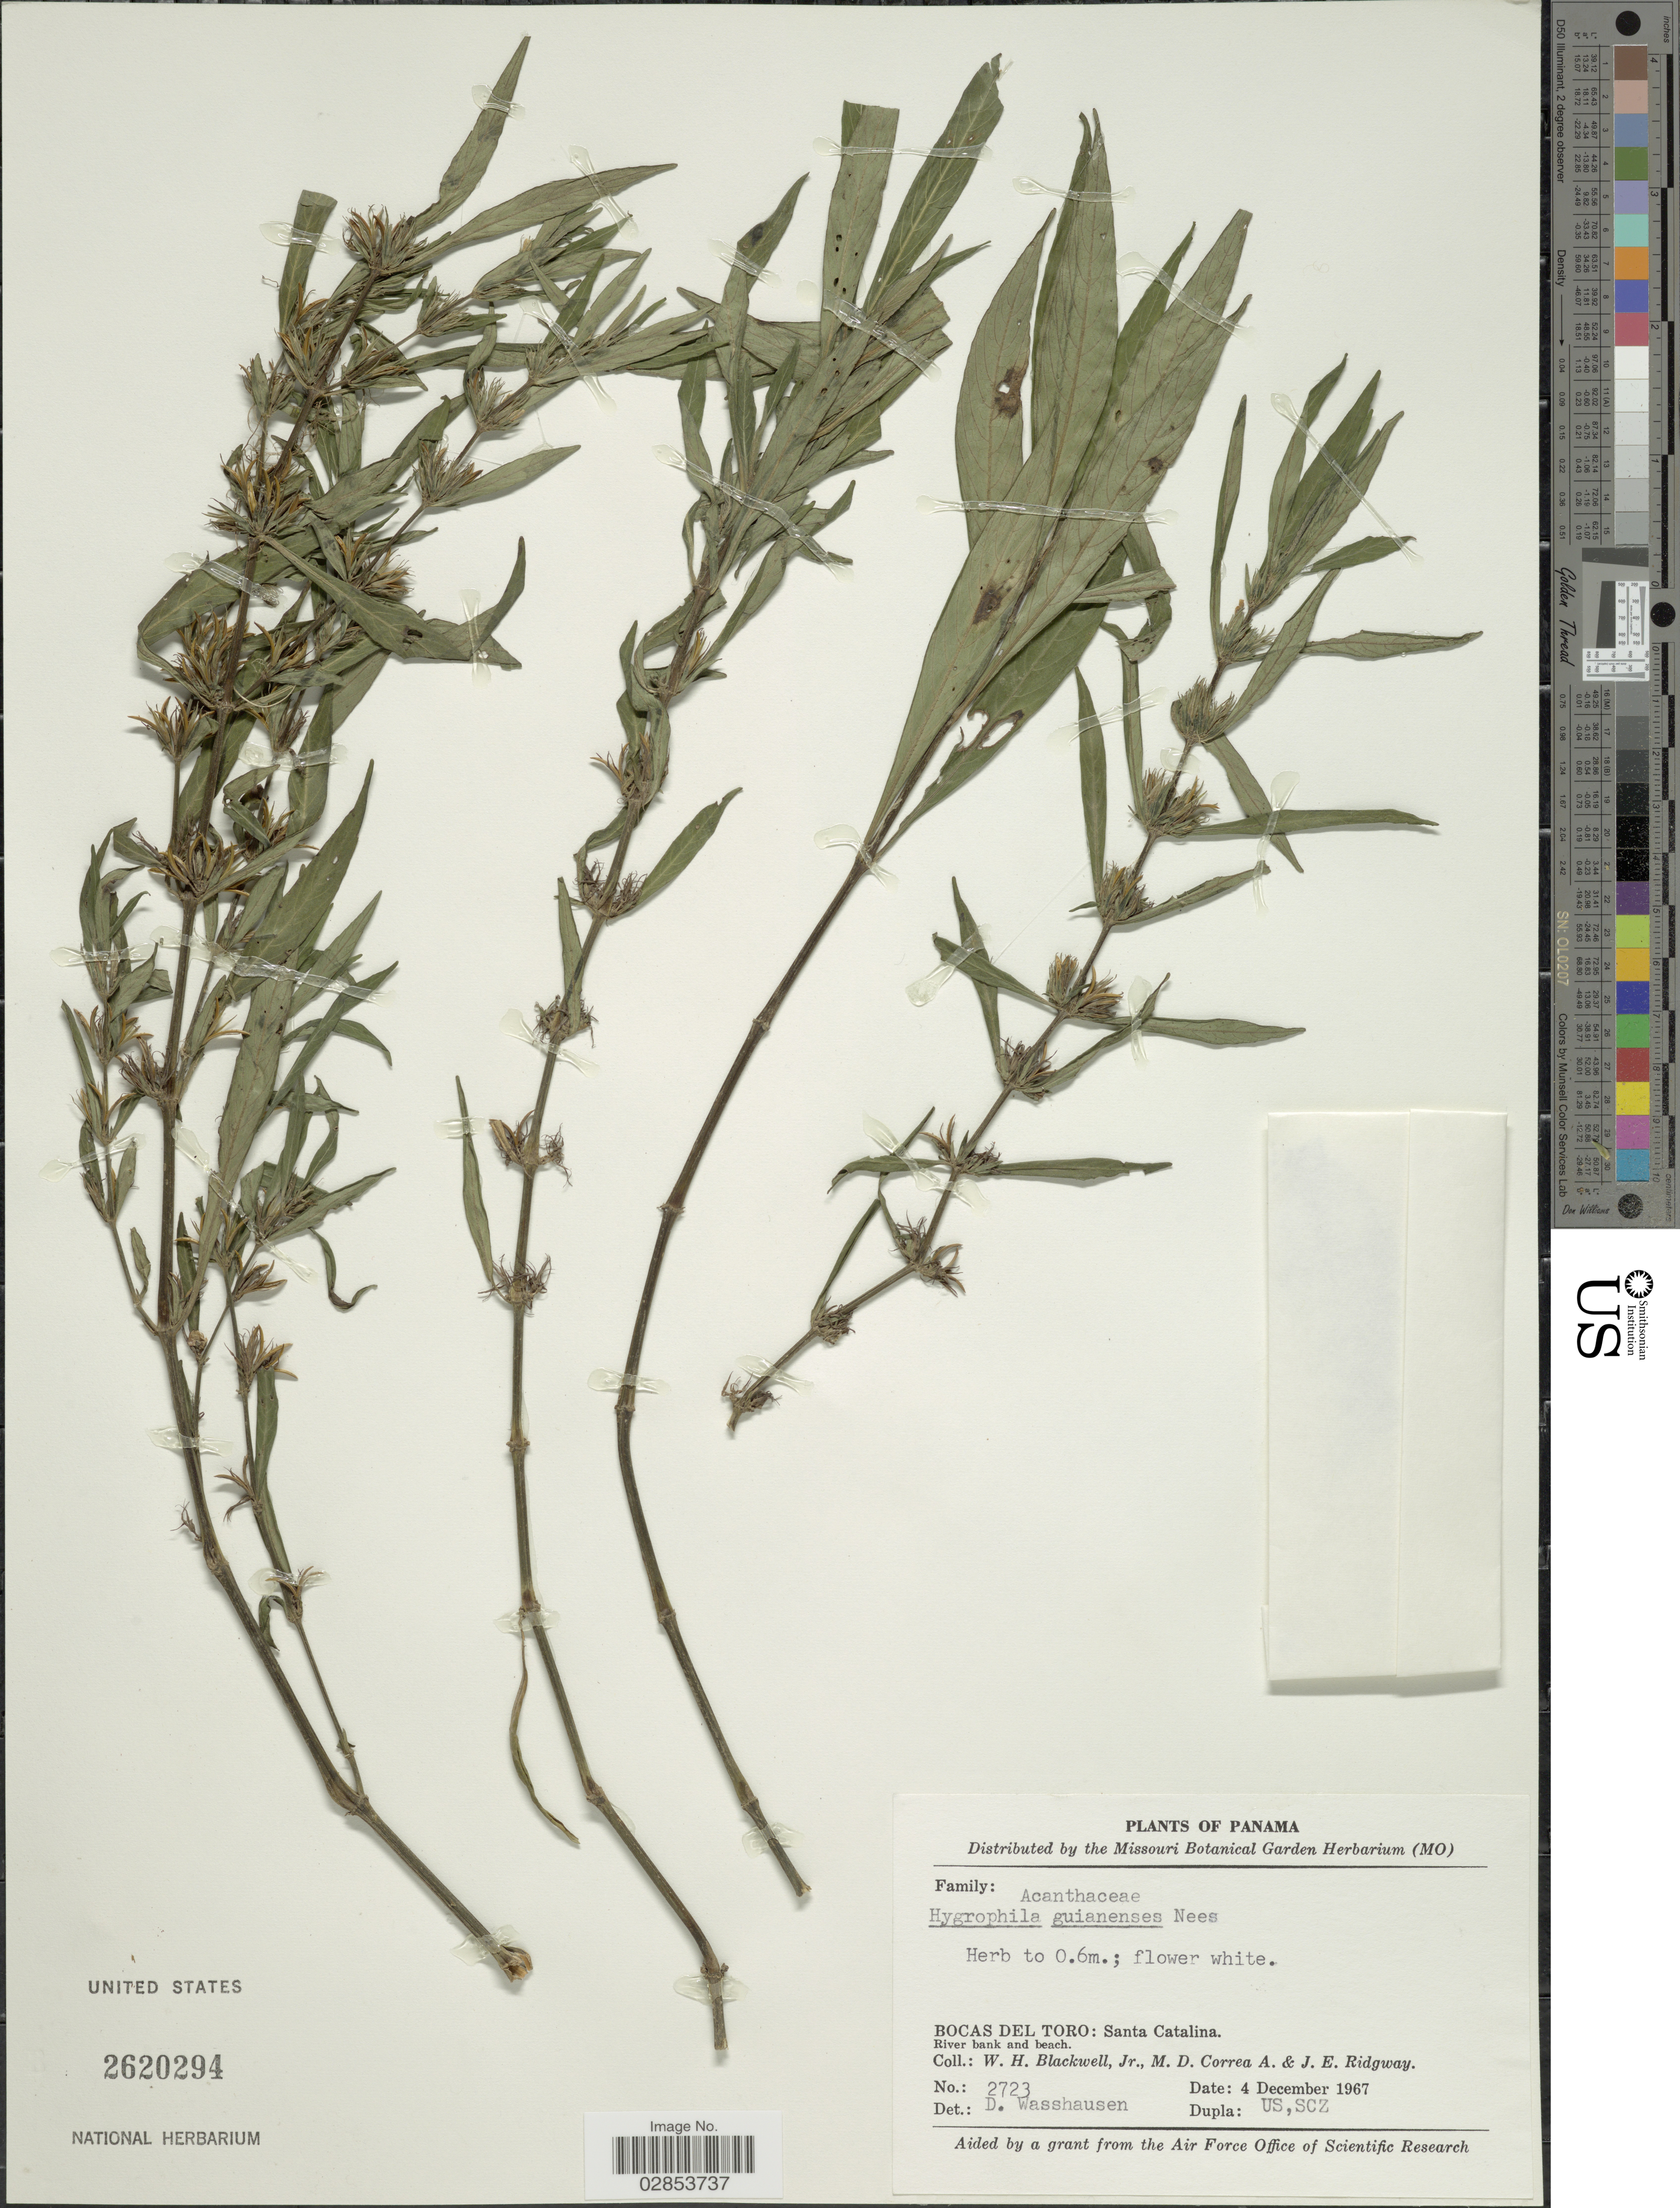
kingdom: Plantae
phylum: Tracheophyta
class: Magnoliopsida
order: Lamiales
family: Acanthaceae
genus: Hygrophila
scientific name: Hygrophila costata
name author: Nees & T. Nees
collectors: D. C. Wasshausen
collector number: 2723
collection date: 1967-12-04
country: Panama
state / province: Bocas del Toro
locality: Santa Catalina.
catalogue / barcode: US 2620294